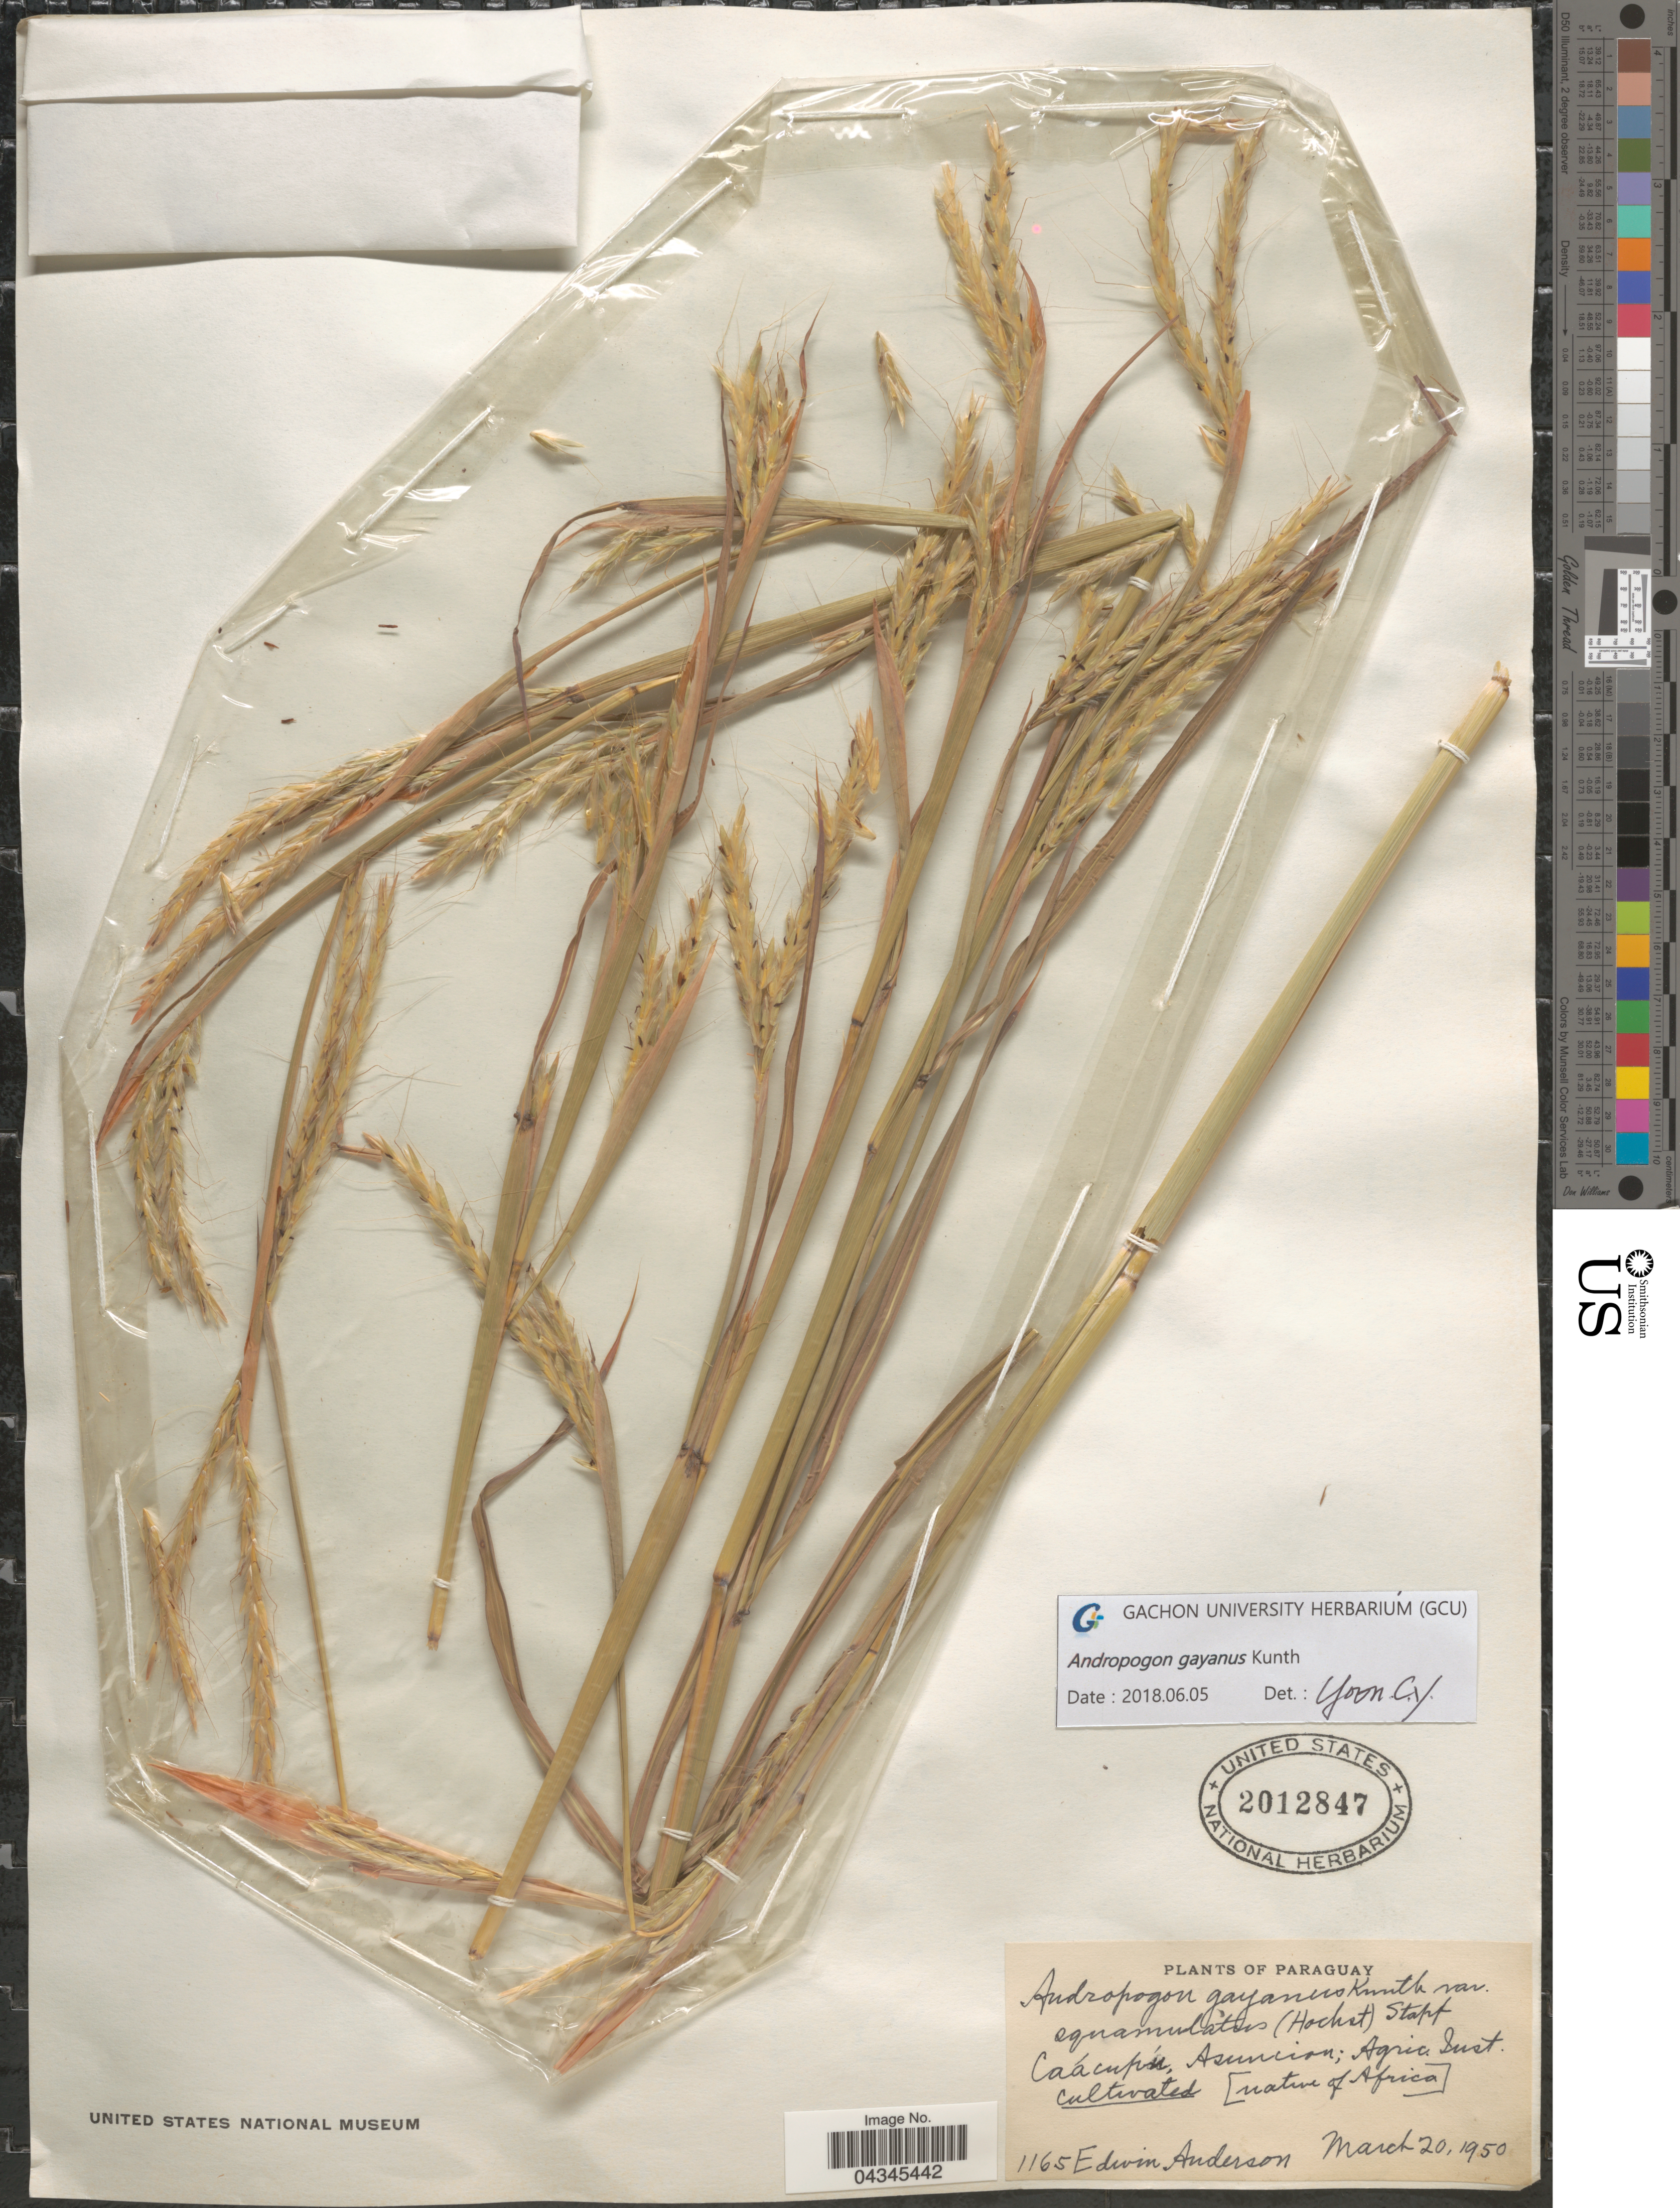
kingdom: Plantae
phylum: Tracheophyta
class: Liliopsida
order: Poales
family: Poaceae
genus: Andropogon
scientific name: Andropogon gayanus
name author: Kunth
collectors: E. Anderson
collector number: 1165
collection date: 1950-03-20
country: Paraguay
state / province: Asuncion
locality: Caácupú, Asuncion; Agric. Inst.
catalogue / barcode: US 2012847